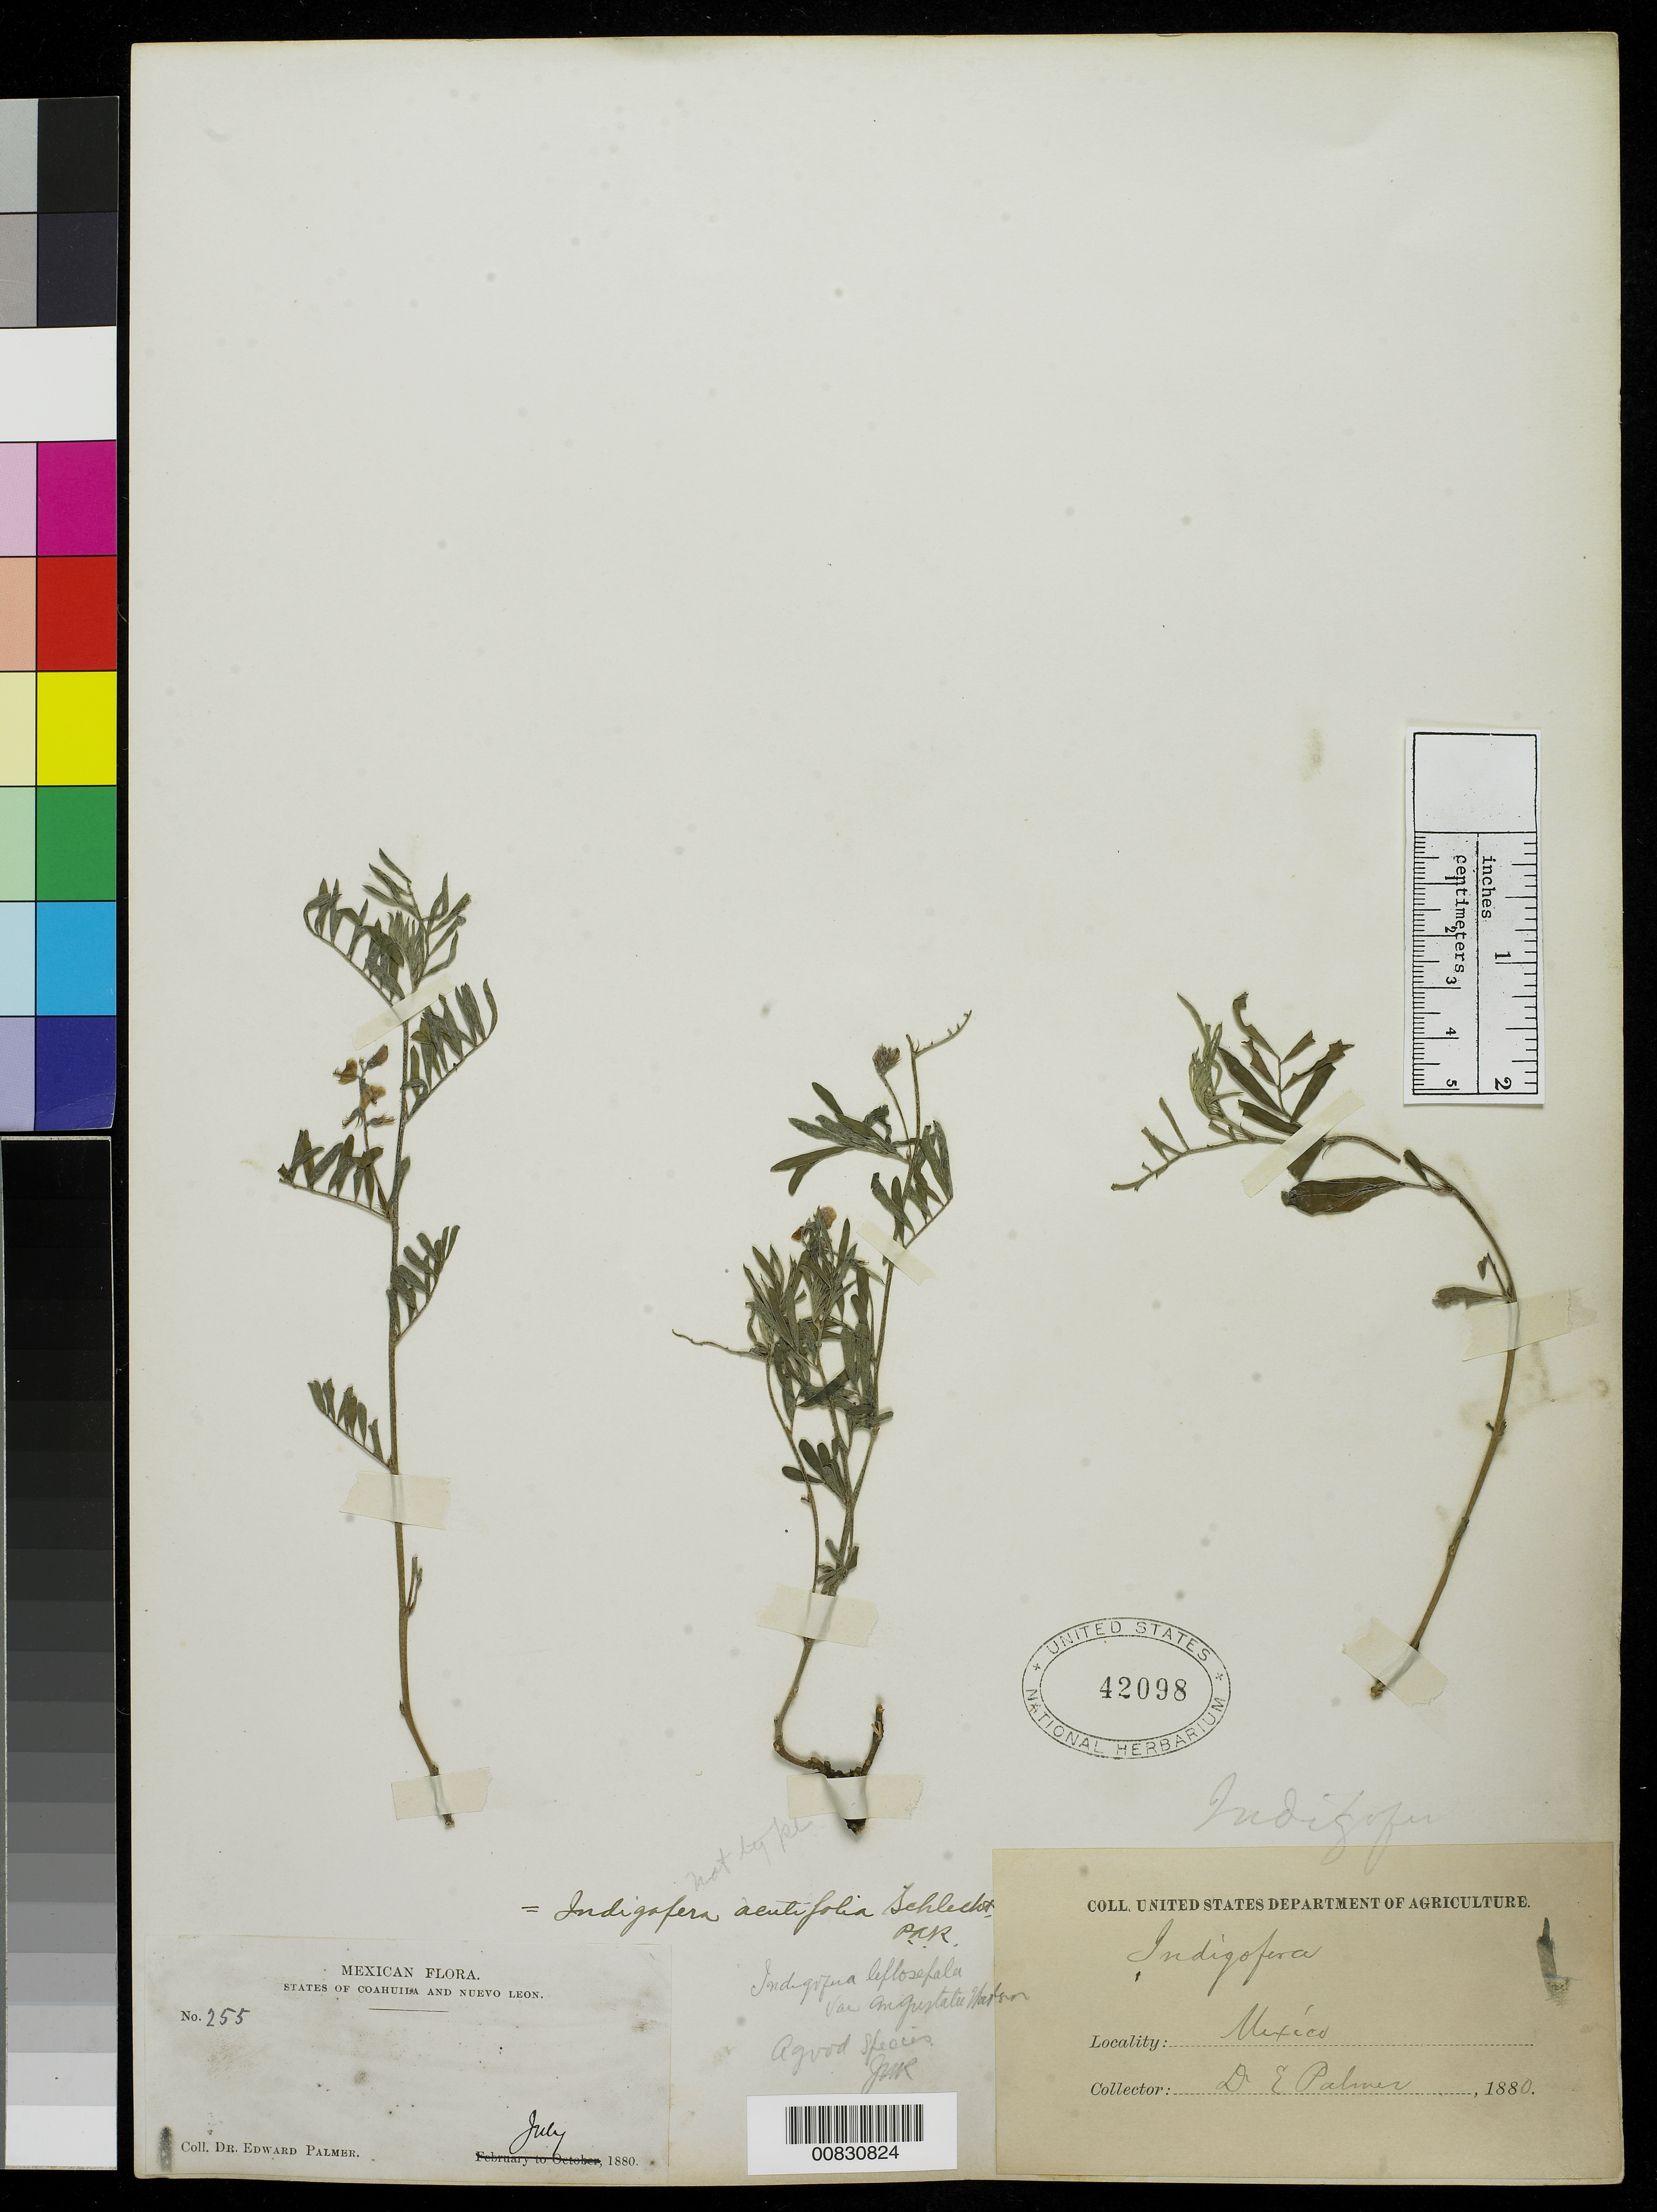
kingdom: Plantae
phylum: Tracheophyta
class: Magnoliopsida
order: Fabales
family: Fabaceae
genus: Indigofera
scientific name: Indigofera acutifolia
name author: Schltdl.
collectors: E. Palmer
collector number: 255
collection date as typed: Jul 1880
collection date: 1880-07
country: Mexico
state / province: Coahuila / Nuevo León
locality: States of Coahuila and Nuevo León.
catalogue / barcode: US 42098